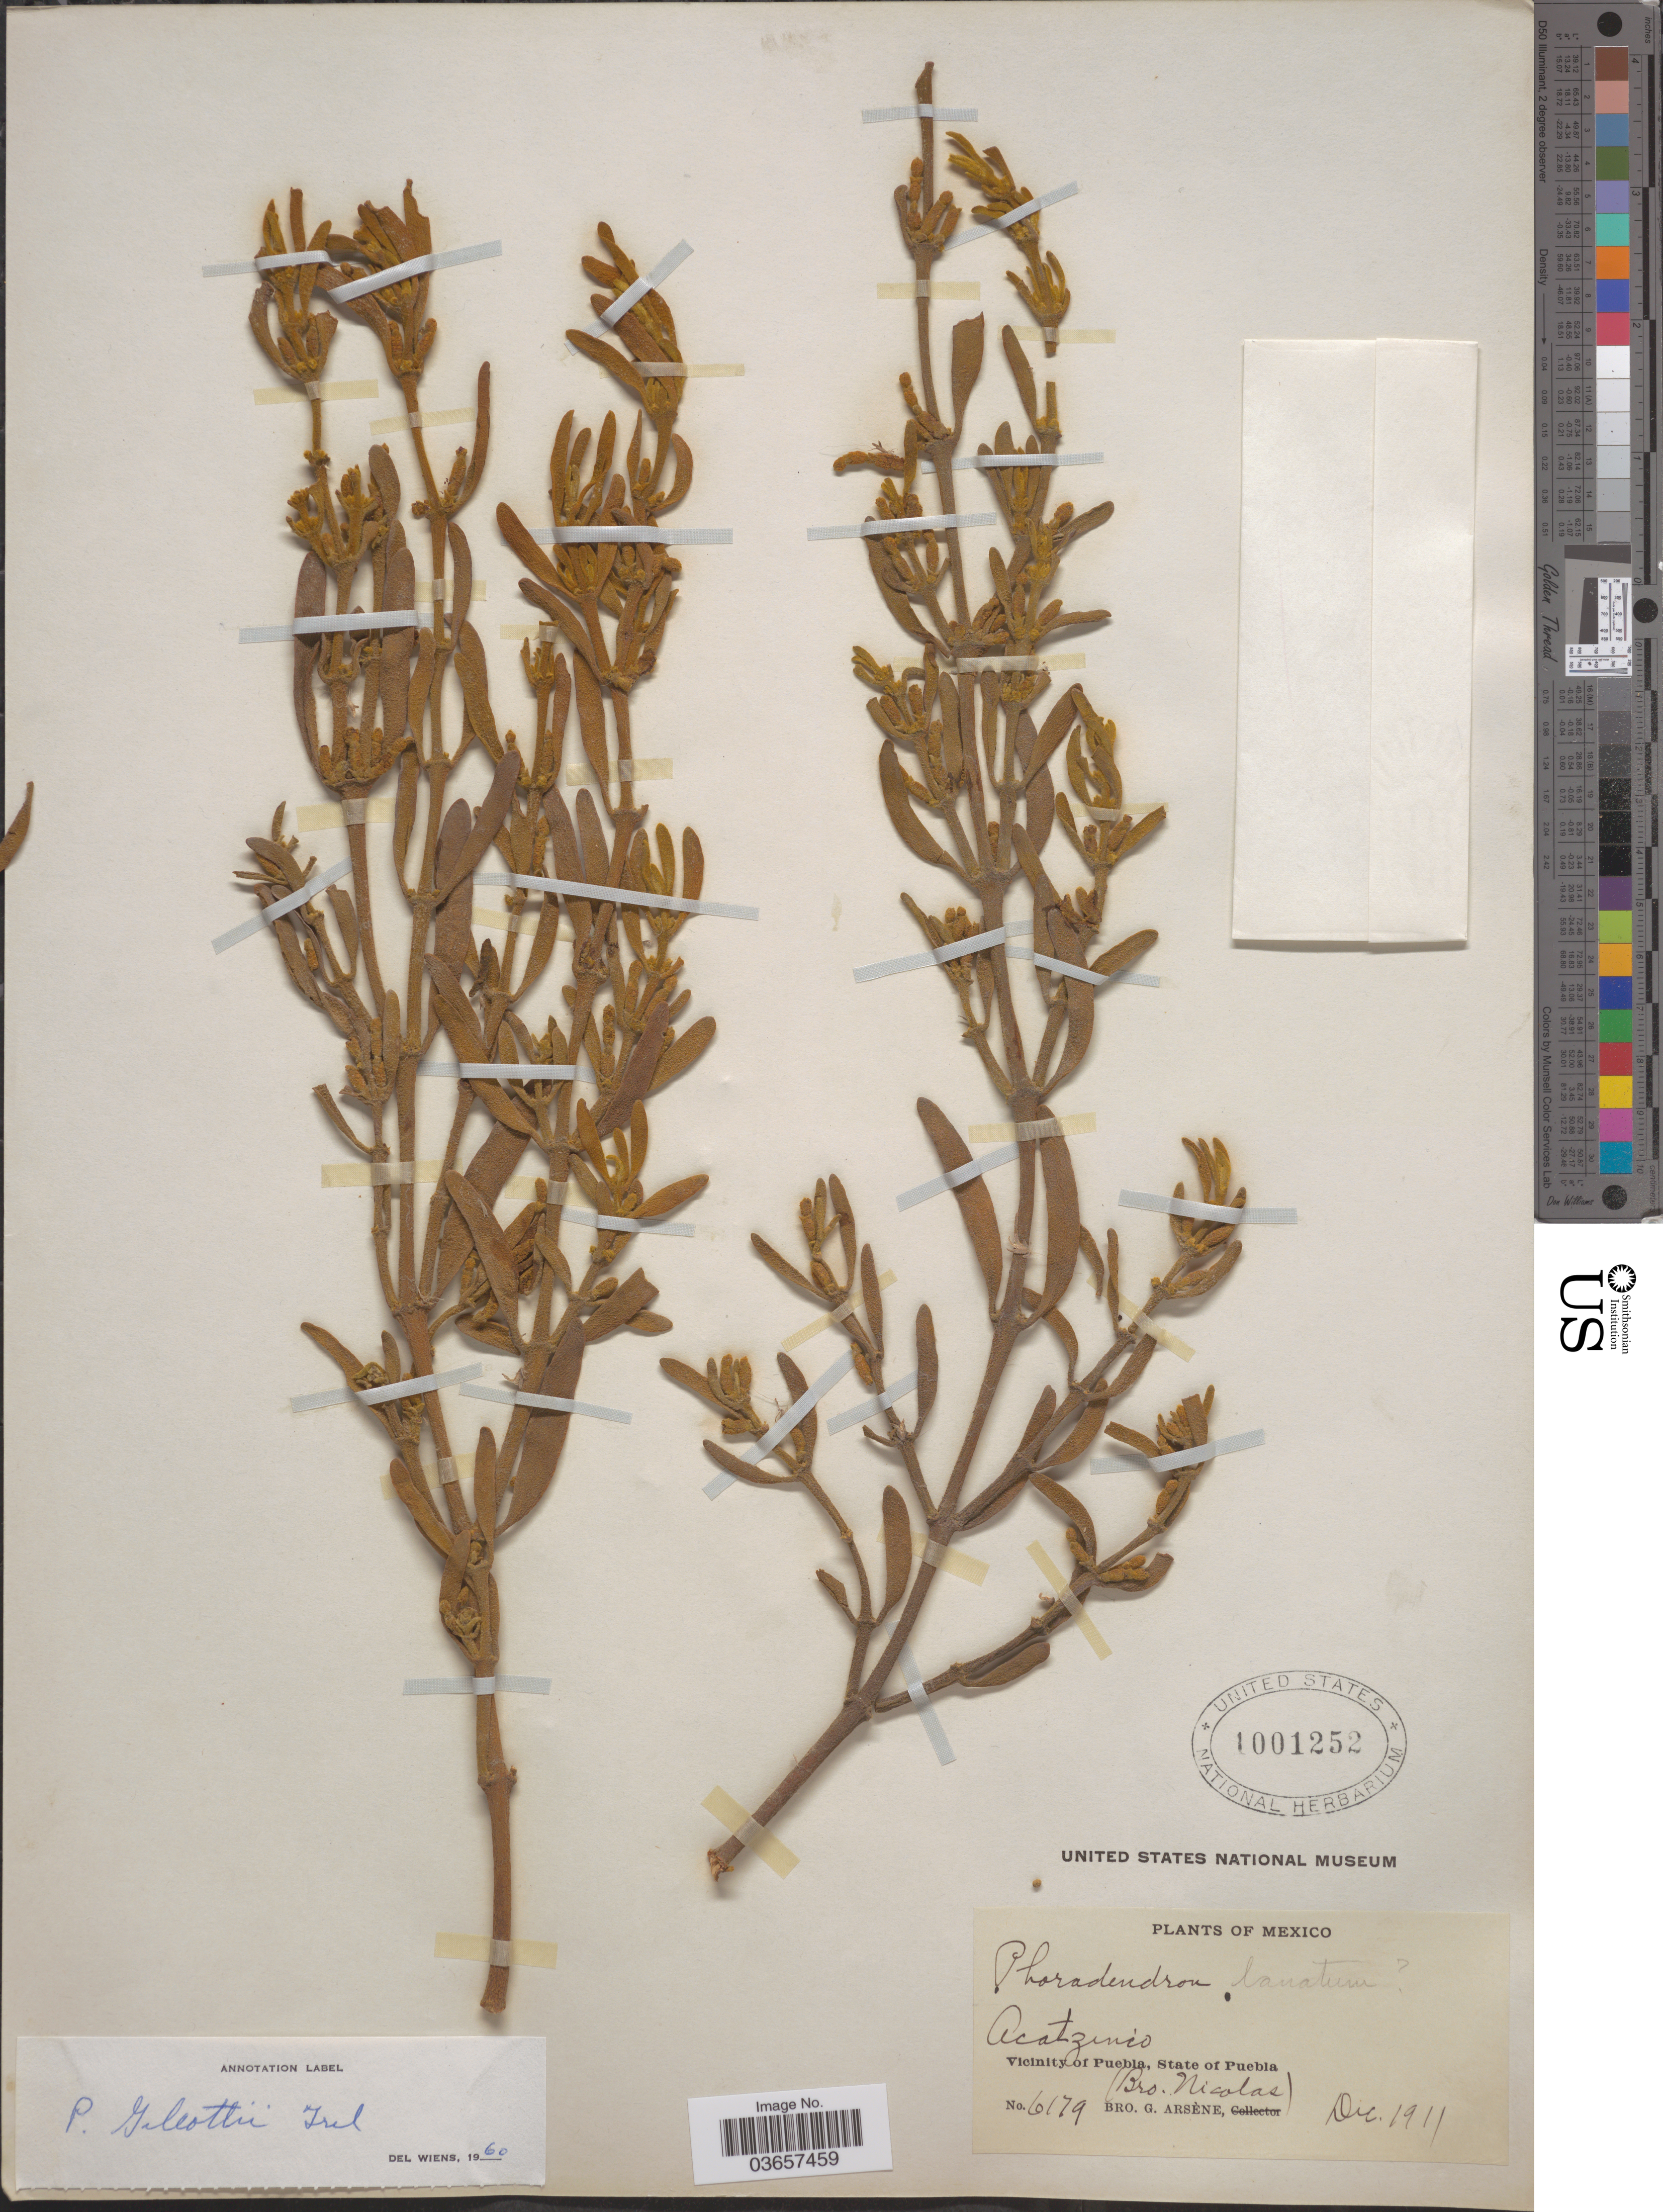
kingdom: Plantae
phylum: Tracheophyta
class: Magnoliopsida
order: Santalales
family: Viscaceae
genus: Phoradendron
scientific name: Phoradendron galeottii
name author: Trel.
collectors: Bro. G. Arsène & Bro. Nicolas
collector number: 6179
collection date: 1911-12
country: Mexico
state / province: Puebla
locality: Acatzinio [Acatzingo], Vicinity of Puebla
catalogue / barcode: US 1001252